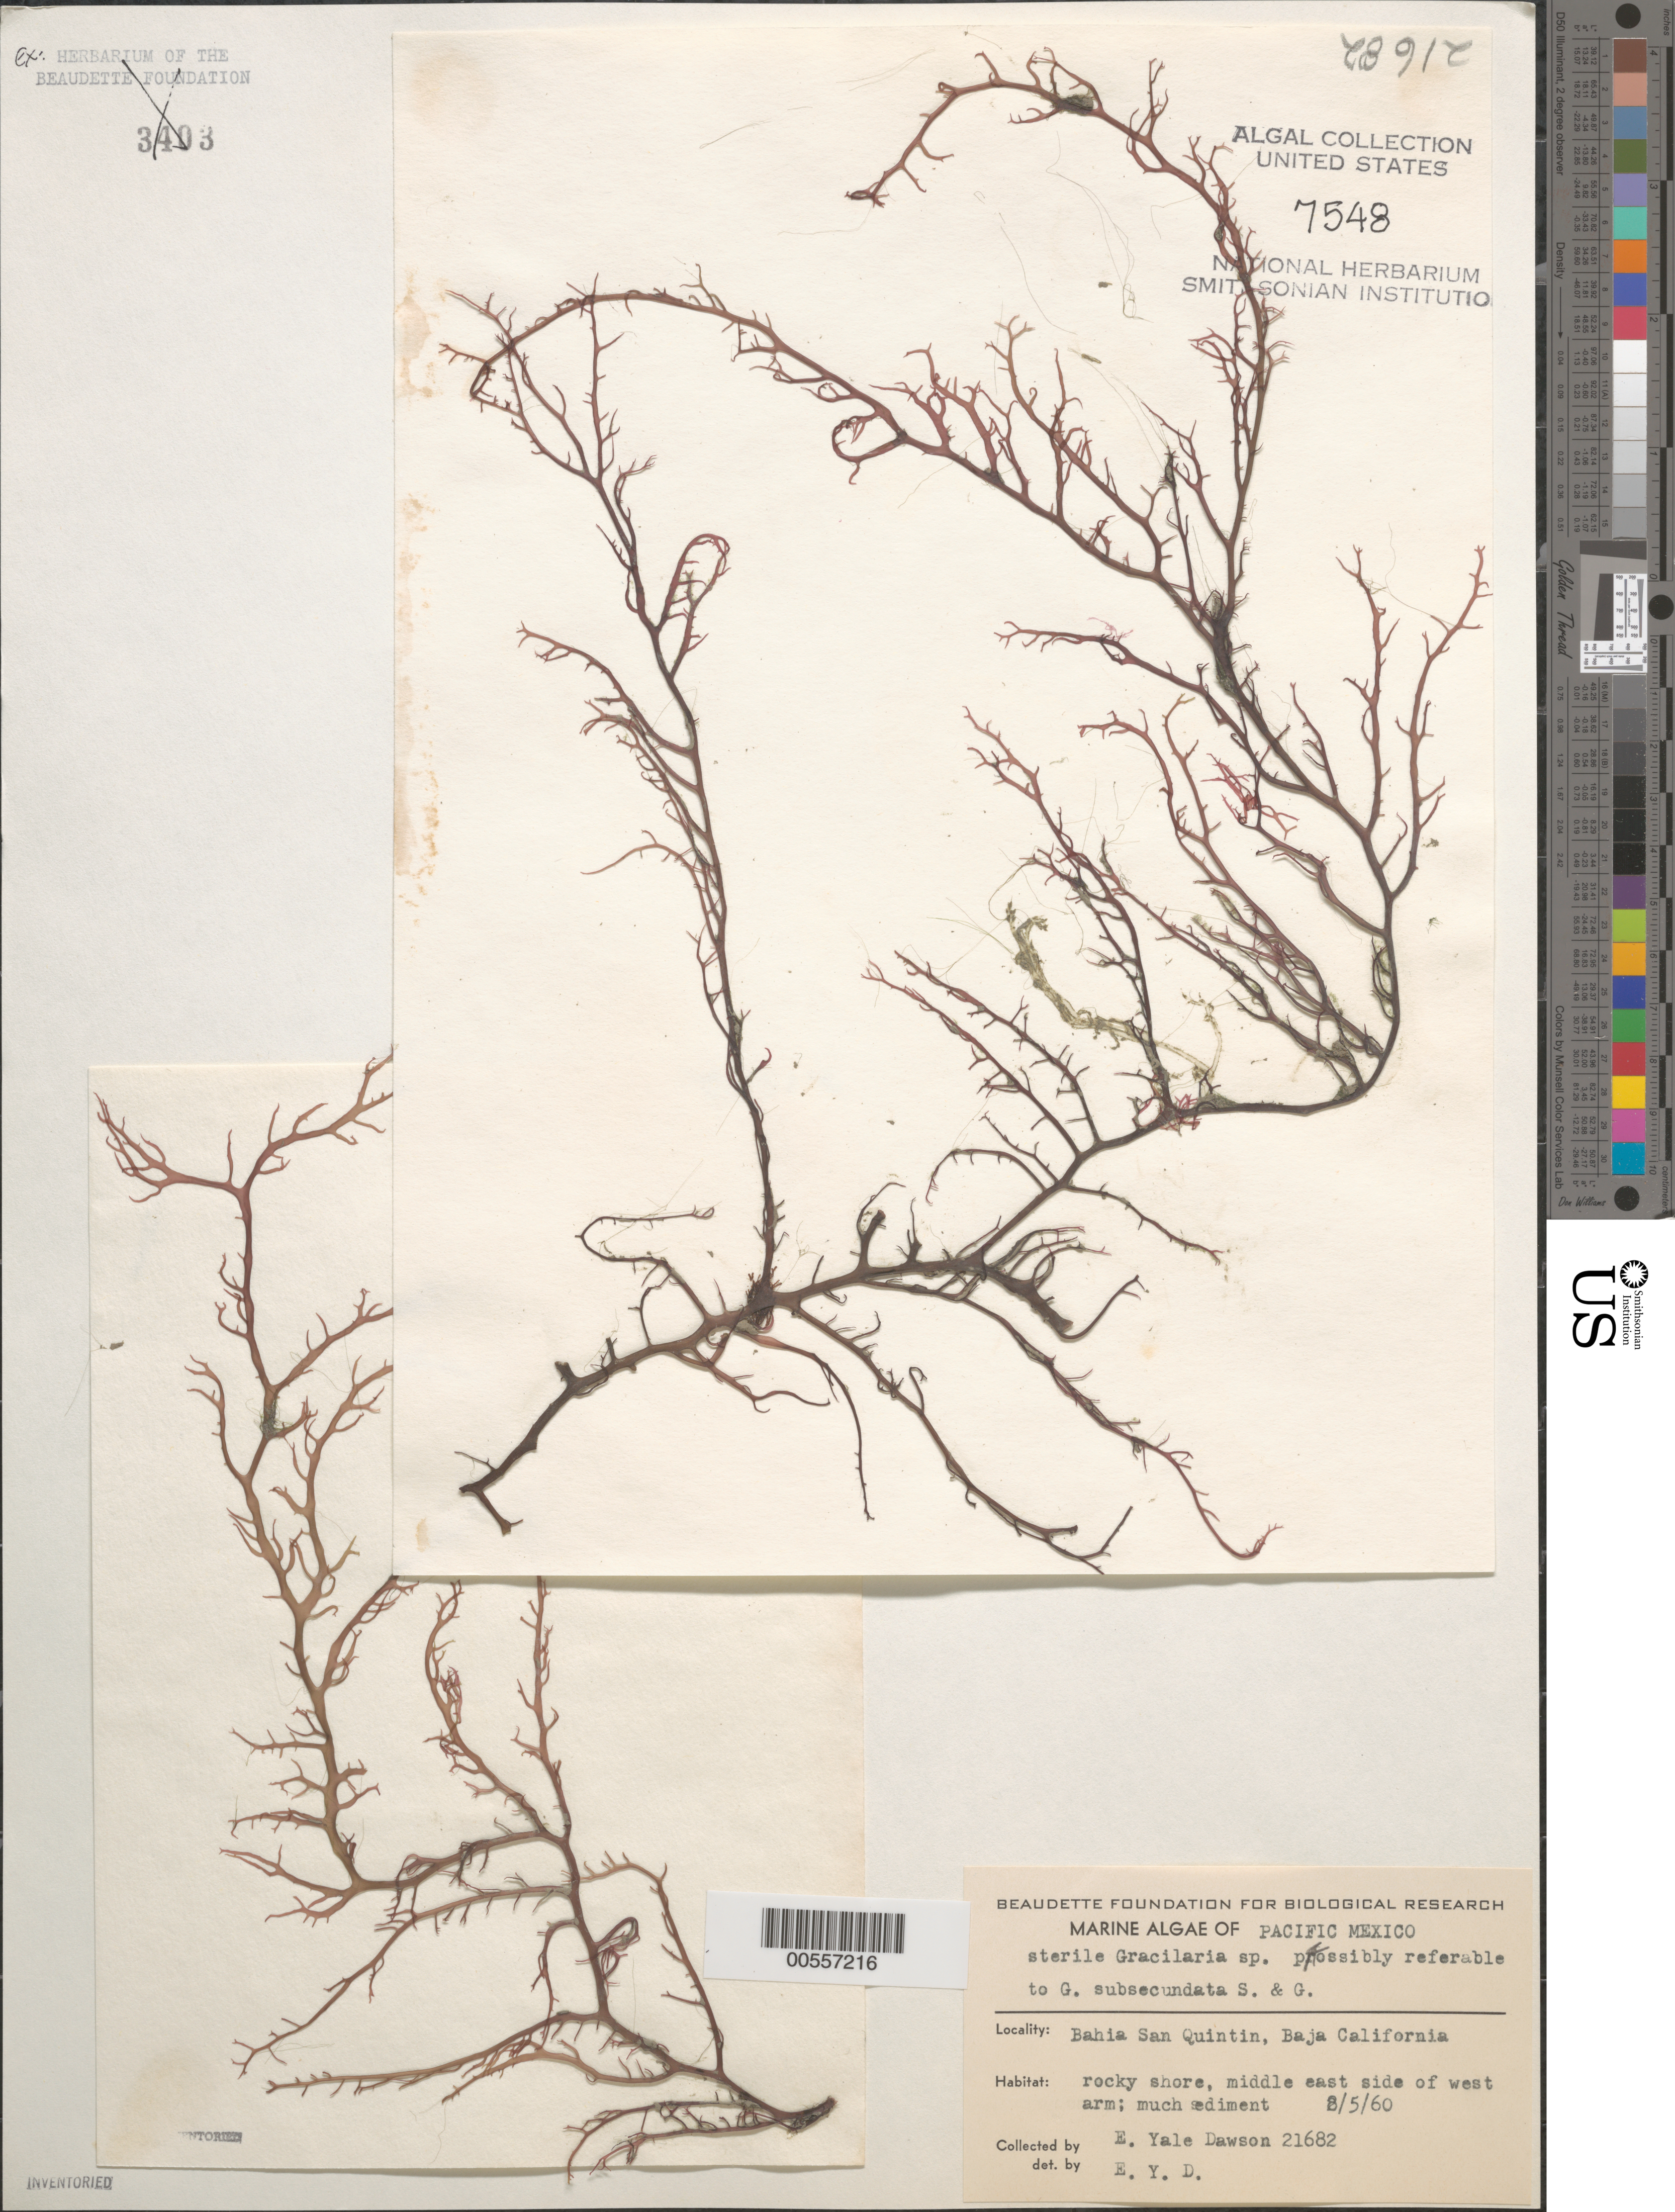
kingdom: Plantae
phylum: Rhodophyta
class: Florideophyceae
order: Gracilariales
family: Gracilariaceae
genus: Gracilaria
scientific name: Gracilaria subsecundata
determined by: Dawson, E. Y.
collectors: E. Y. Dawson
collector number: EYD 21682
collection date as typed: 05 Aug 1960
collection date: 1960-08-05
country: Mexico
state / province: Baja California Norte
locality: Bahia San Quintin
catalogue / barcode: US 7548